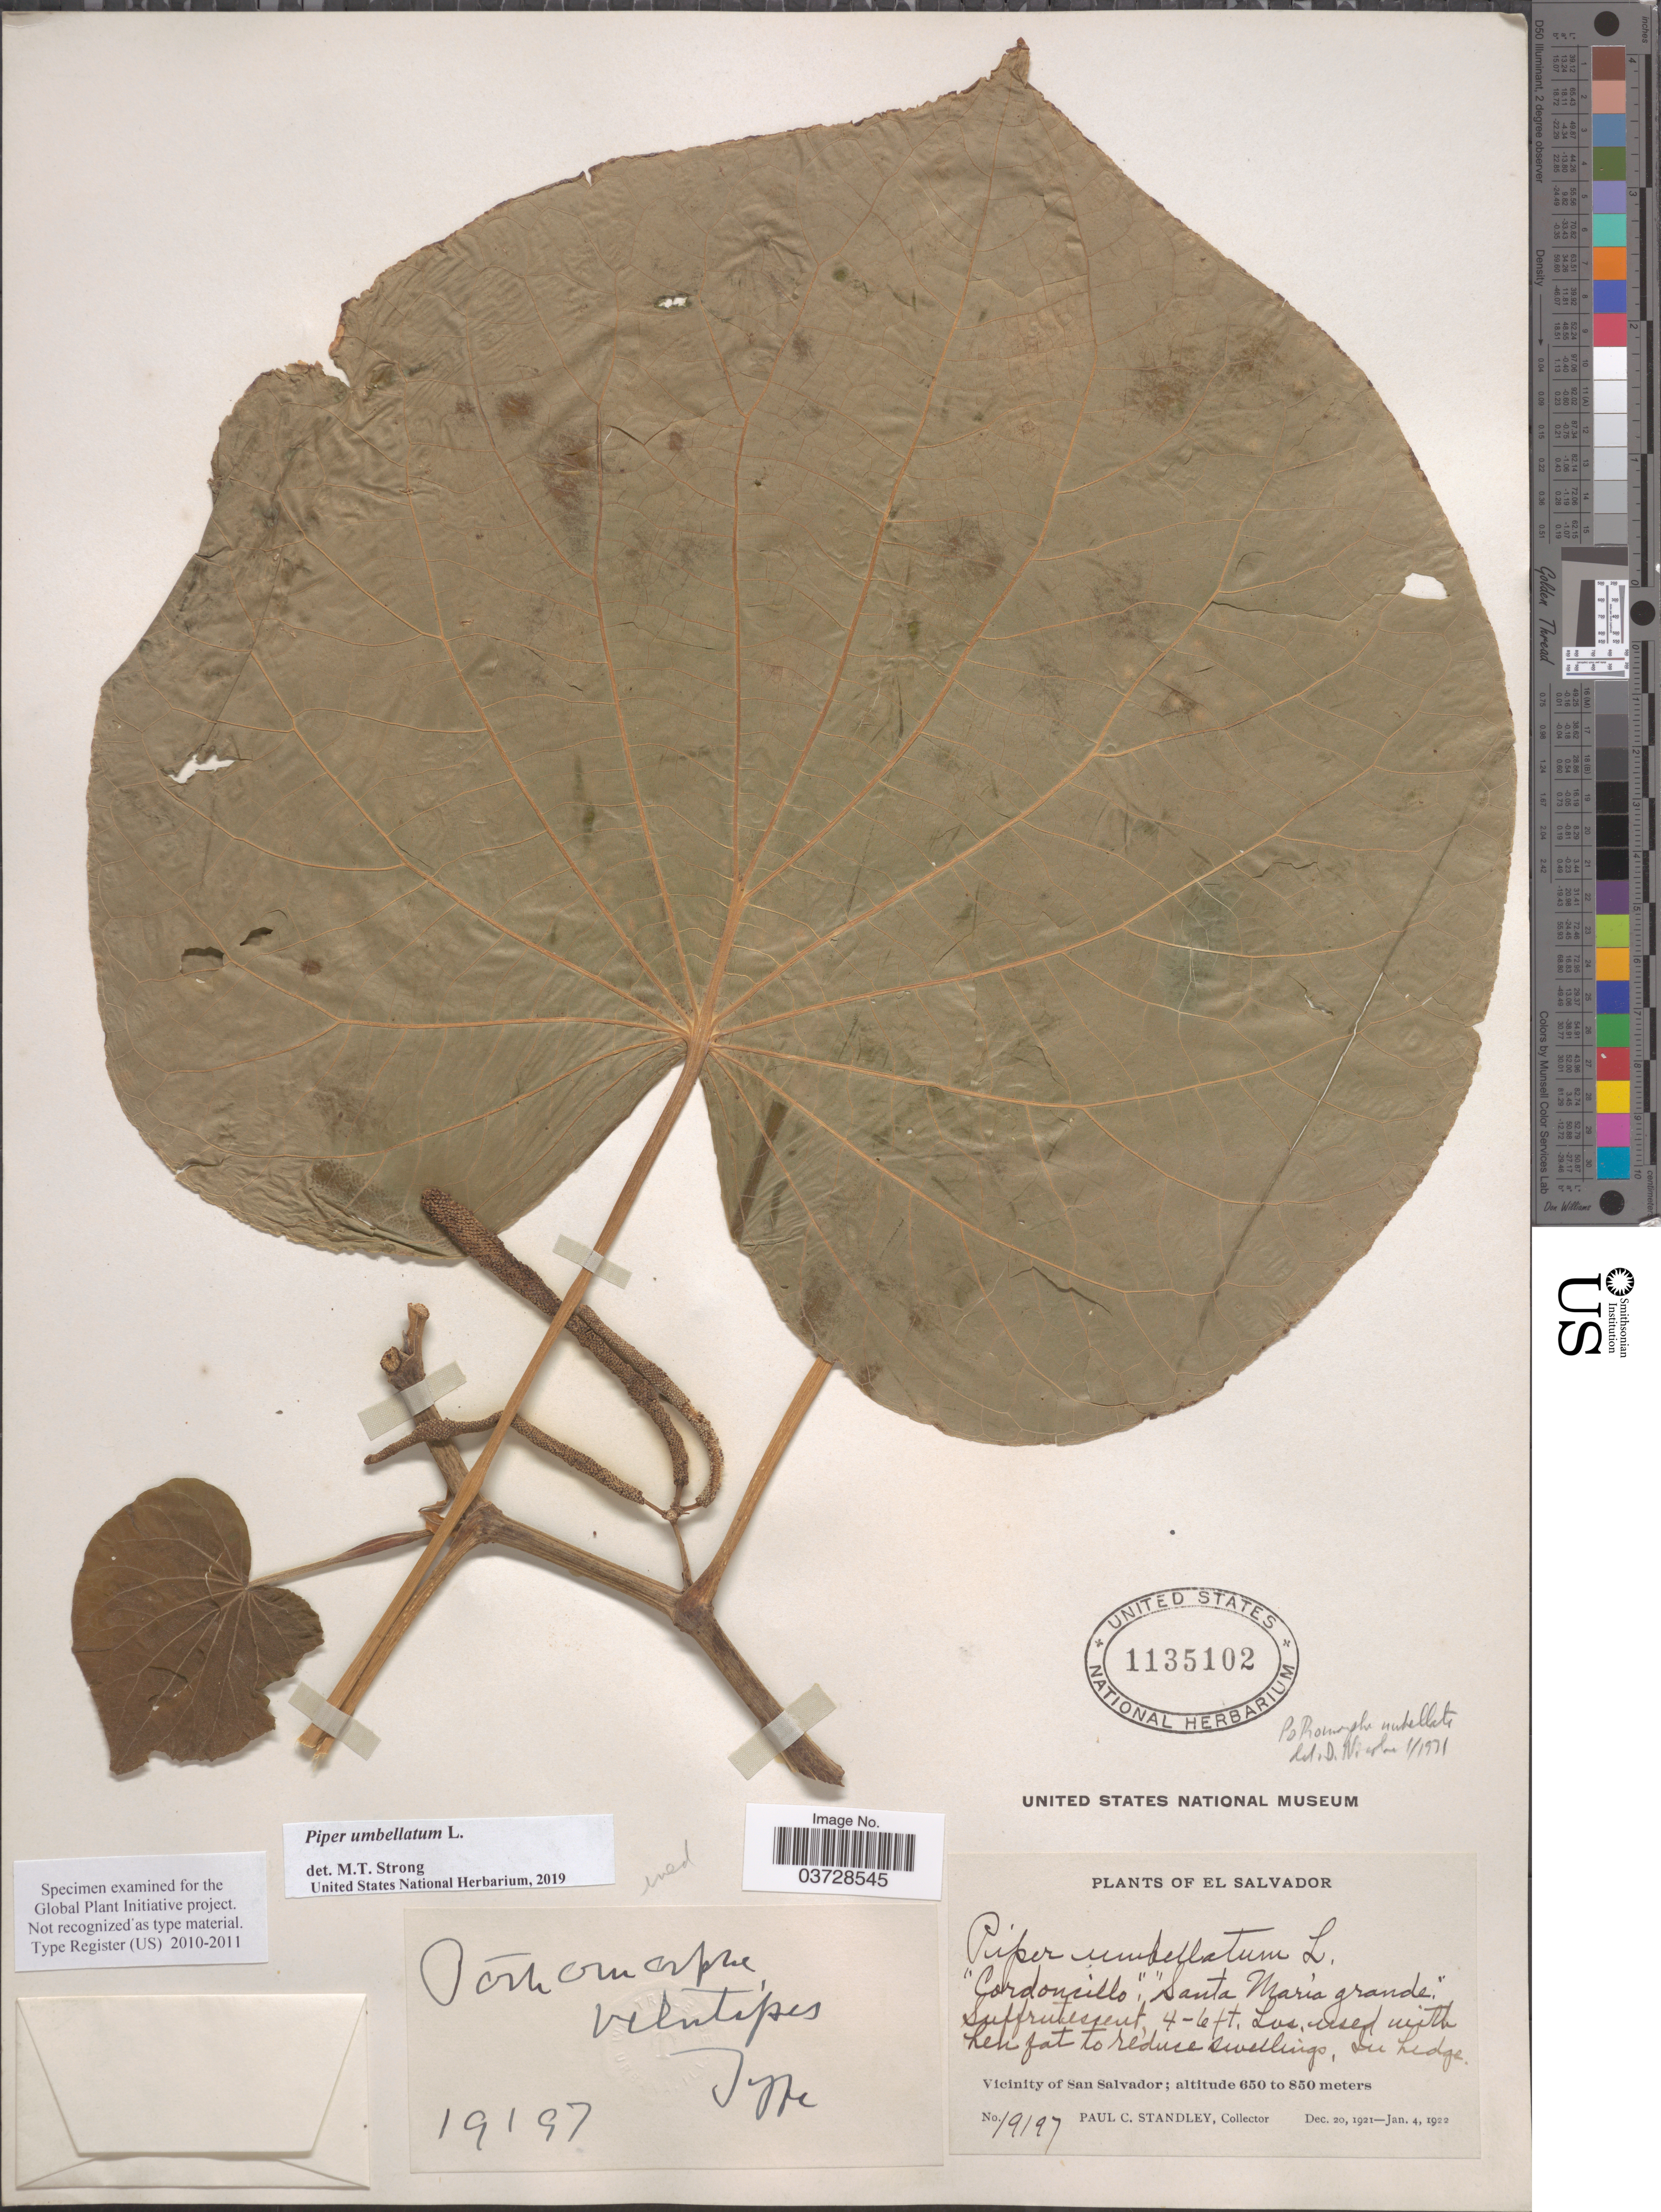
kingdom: Plantae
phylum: Tracheophyta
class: Magnoliopsida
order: Piperales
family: Piperaceae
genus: Piper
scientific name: Piper umbellatum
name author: L.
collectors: P. C. Standley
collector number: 19197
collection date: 1921-12-20/1922-01-04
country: El Salvador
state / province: San Salvador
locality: Santa Maria grande. Vicinity of San Salvador.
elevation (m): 650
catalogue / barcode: US 1135102